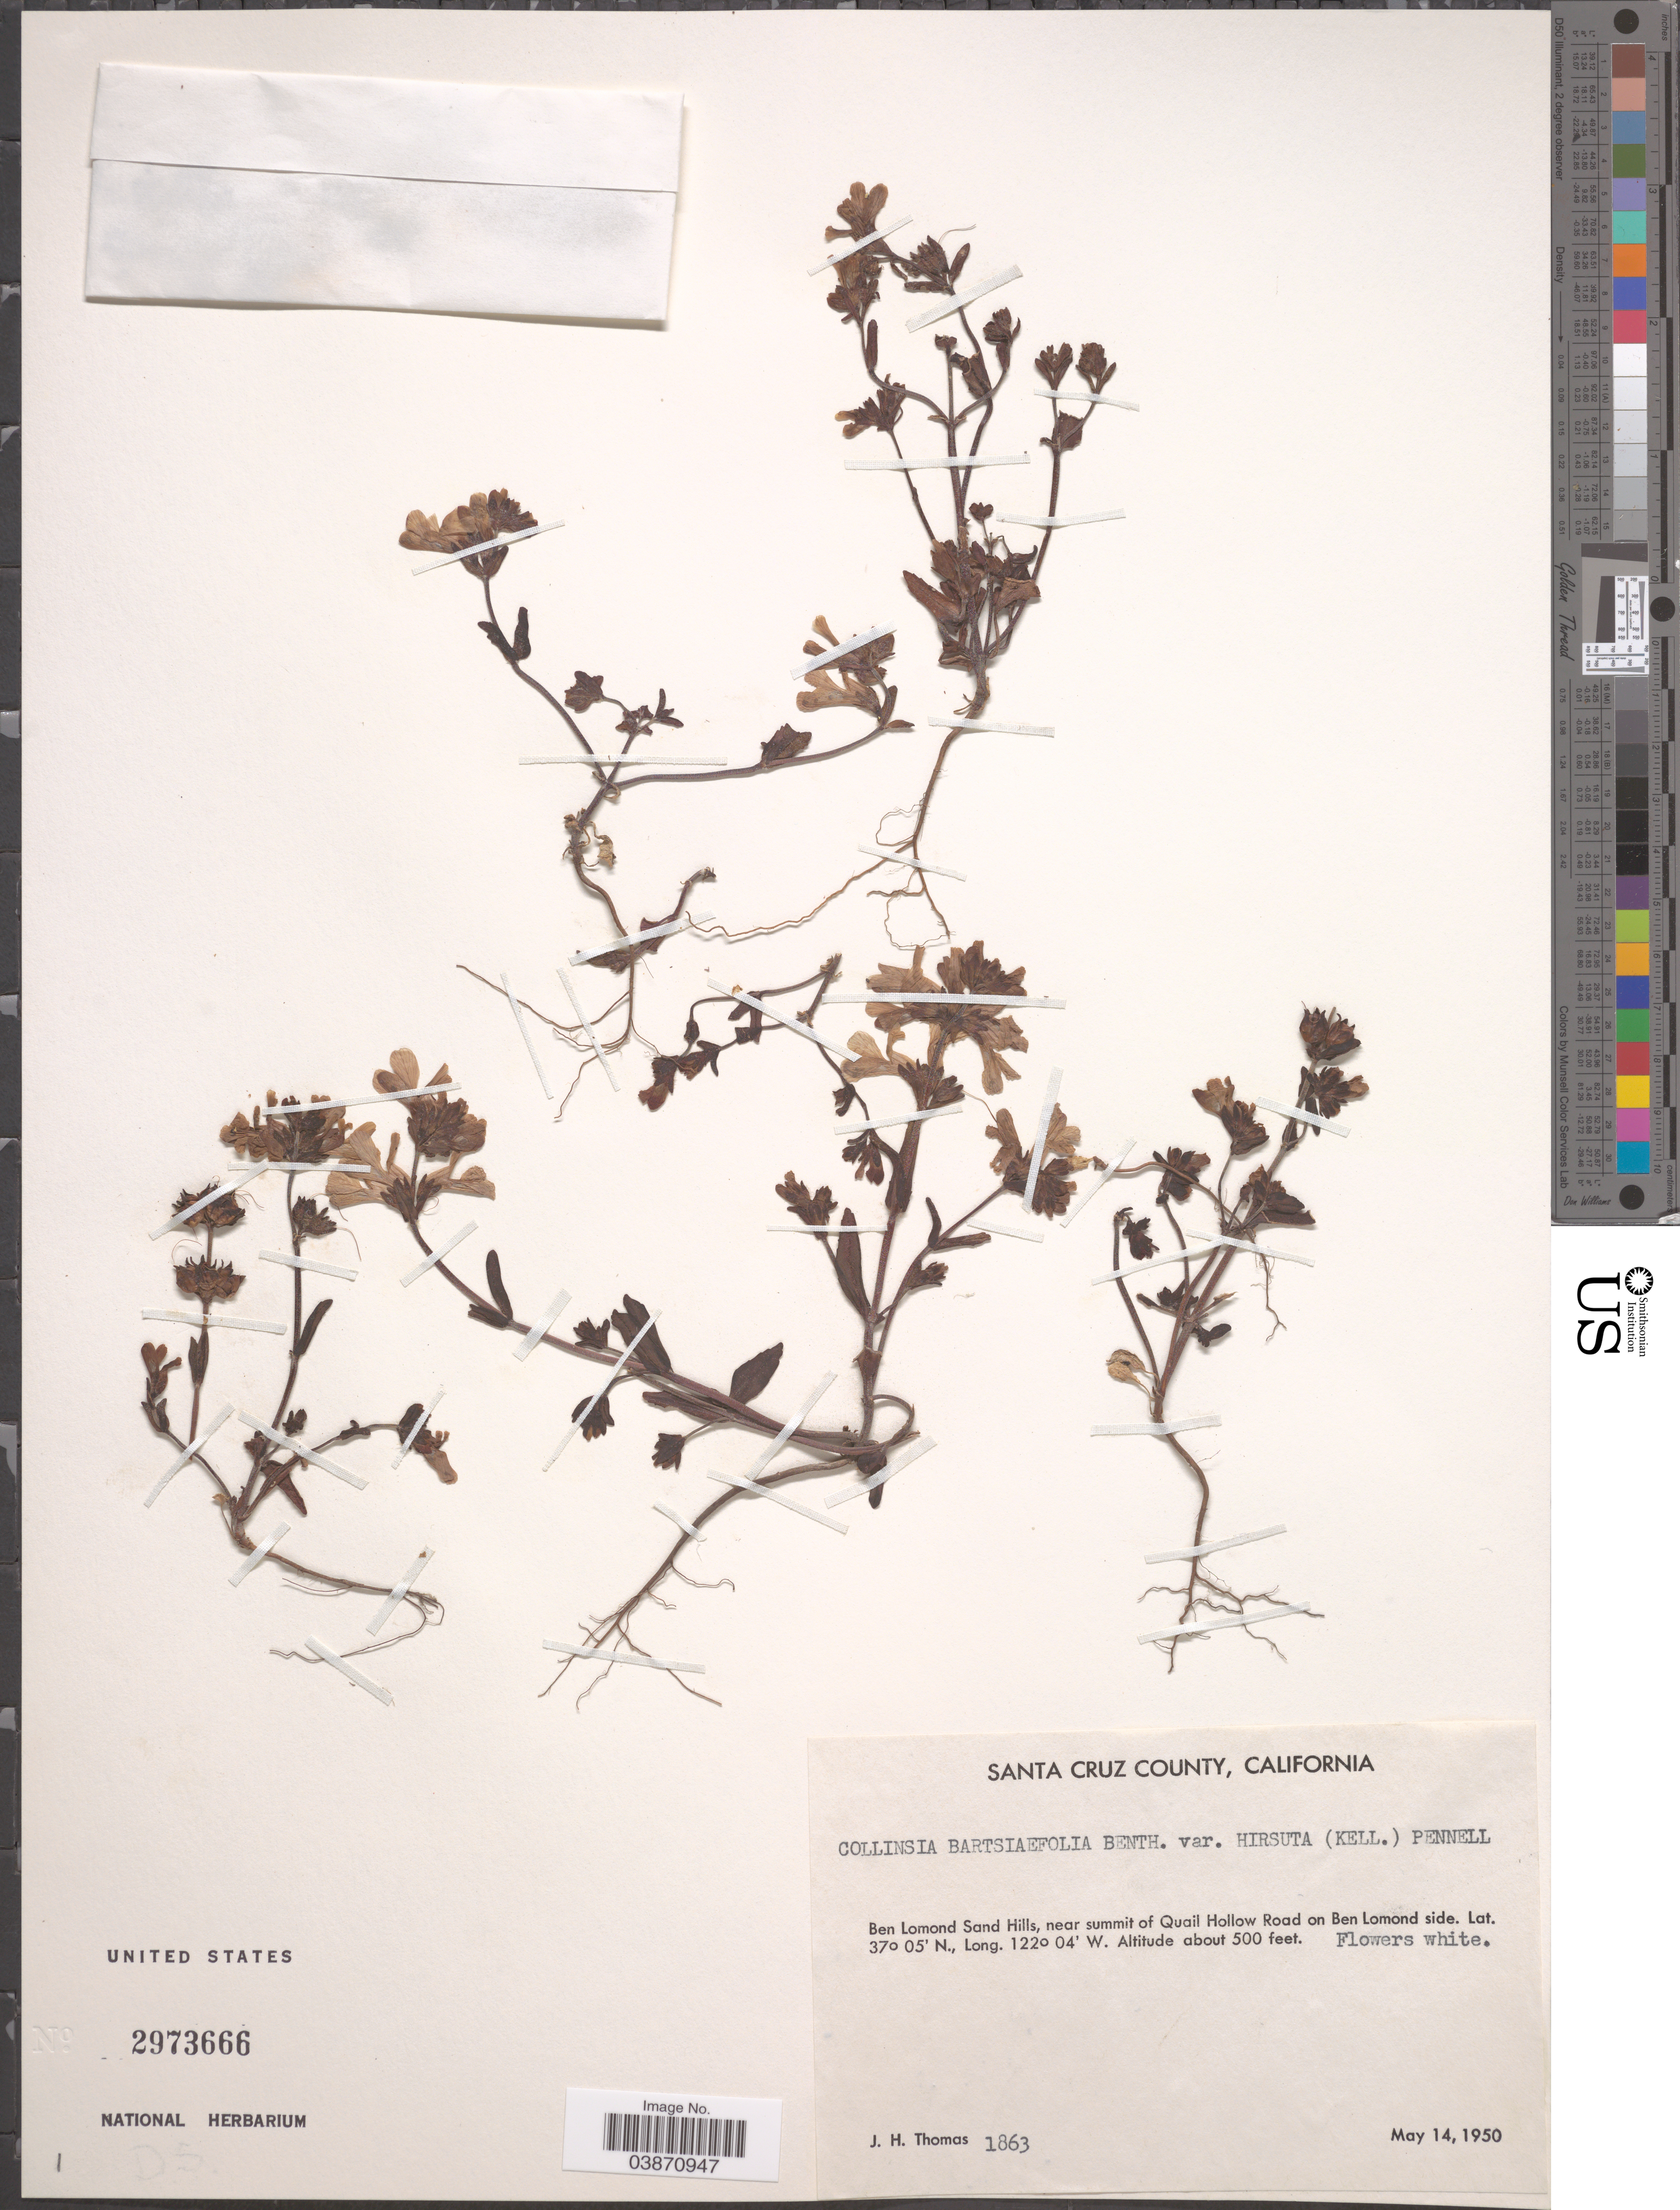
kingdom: Plantae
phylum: Tracheophyta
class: Magnoliopsida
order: Lamiales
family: Plantaginaceae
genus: Collinsia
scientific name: Collinsia bartsiifolia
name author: Benth.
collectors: J. H. Thomas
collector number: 1863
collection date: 1950-05-14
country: United States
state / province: California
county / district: Santa Cruz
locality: Santa Cruz County. Ben Lomond Sand Hills, near summit of Quail Hollow Road on Ben Lomond side.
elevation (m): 1524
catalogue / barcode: US 2973666